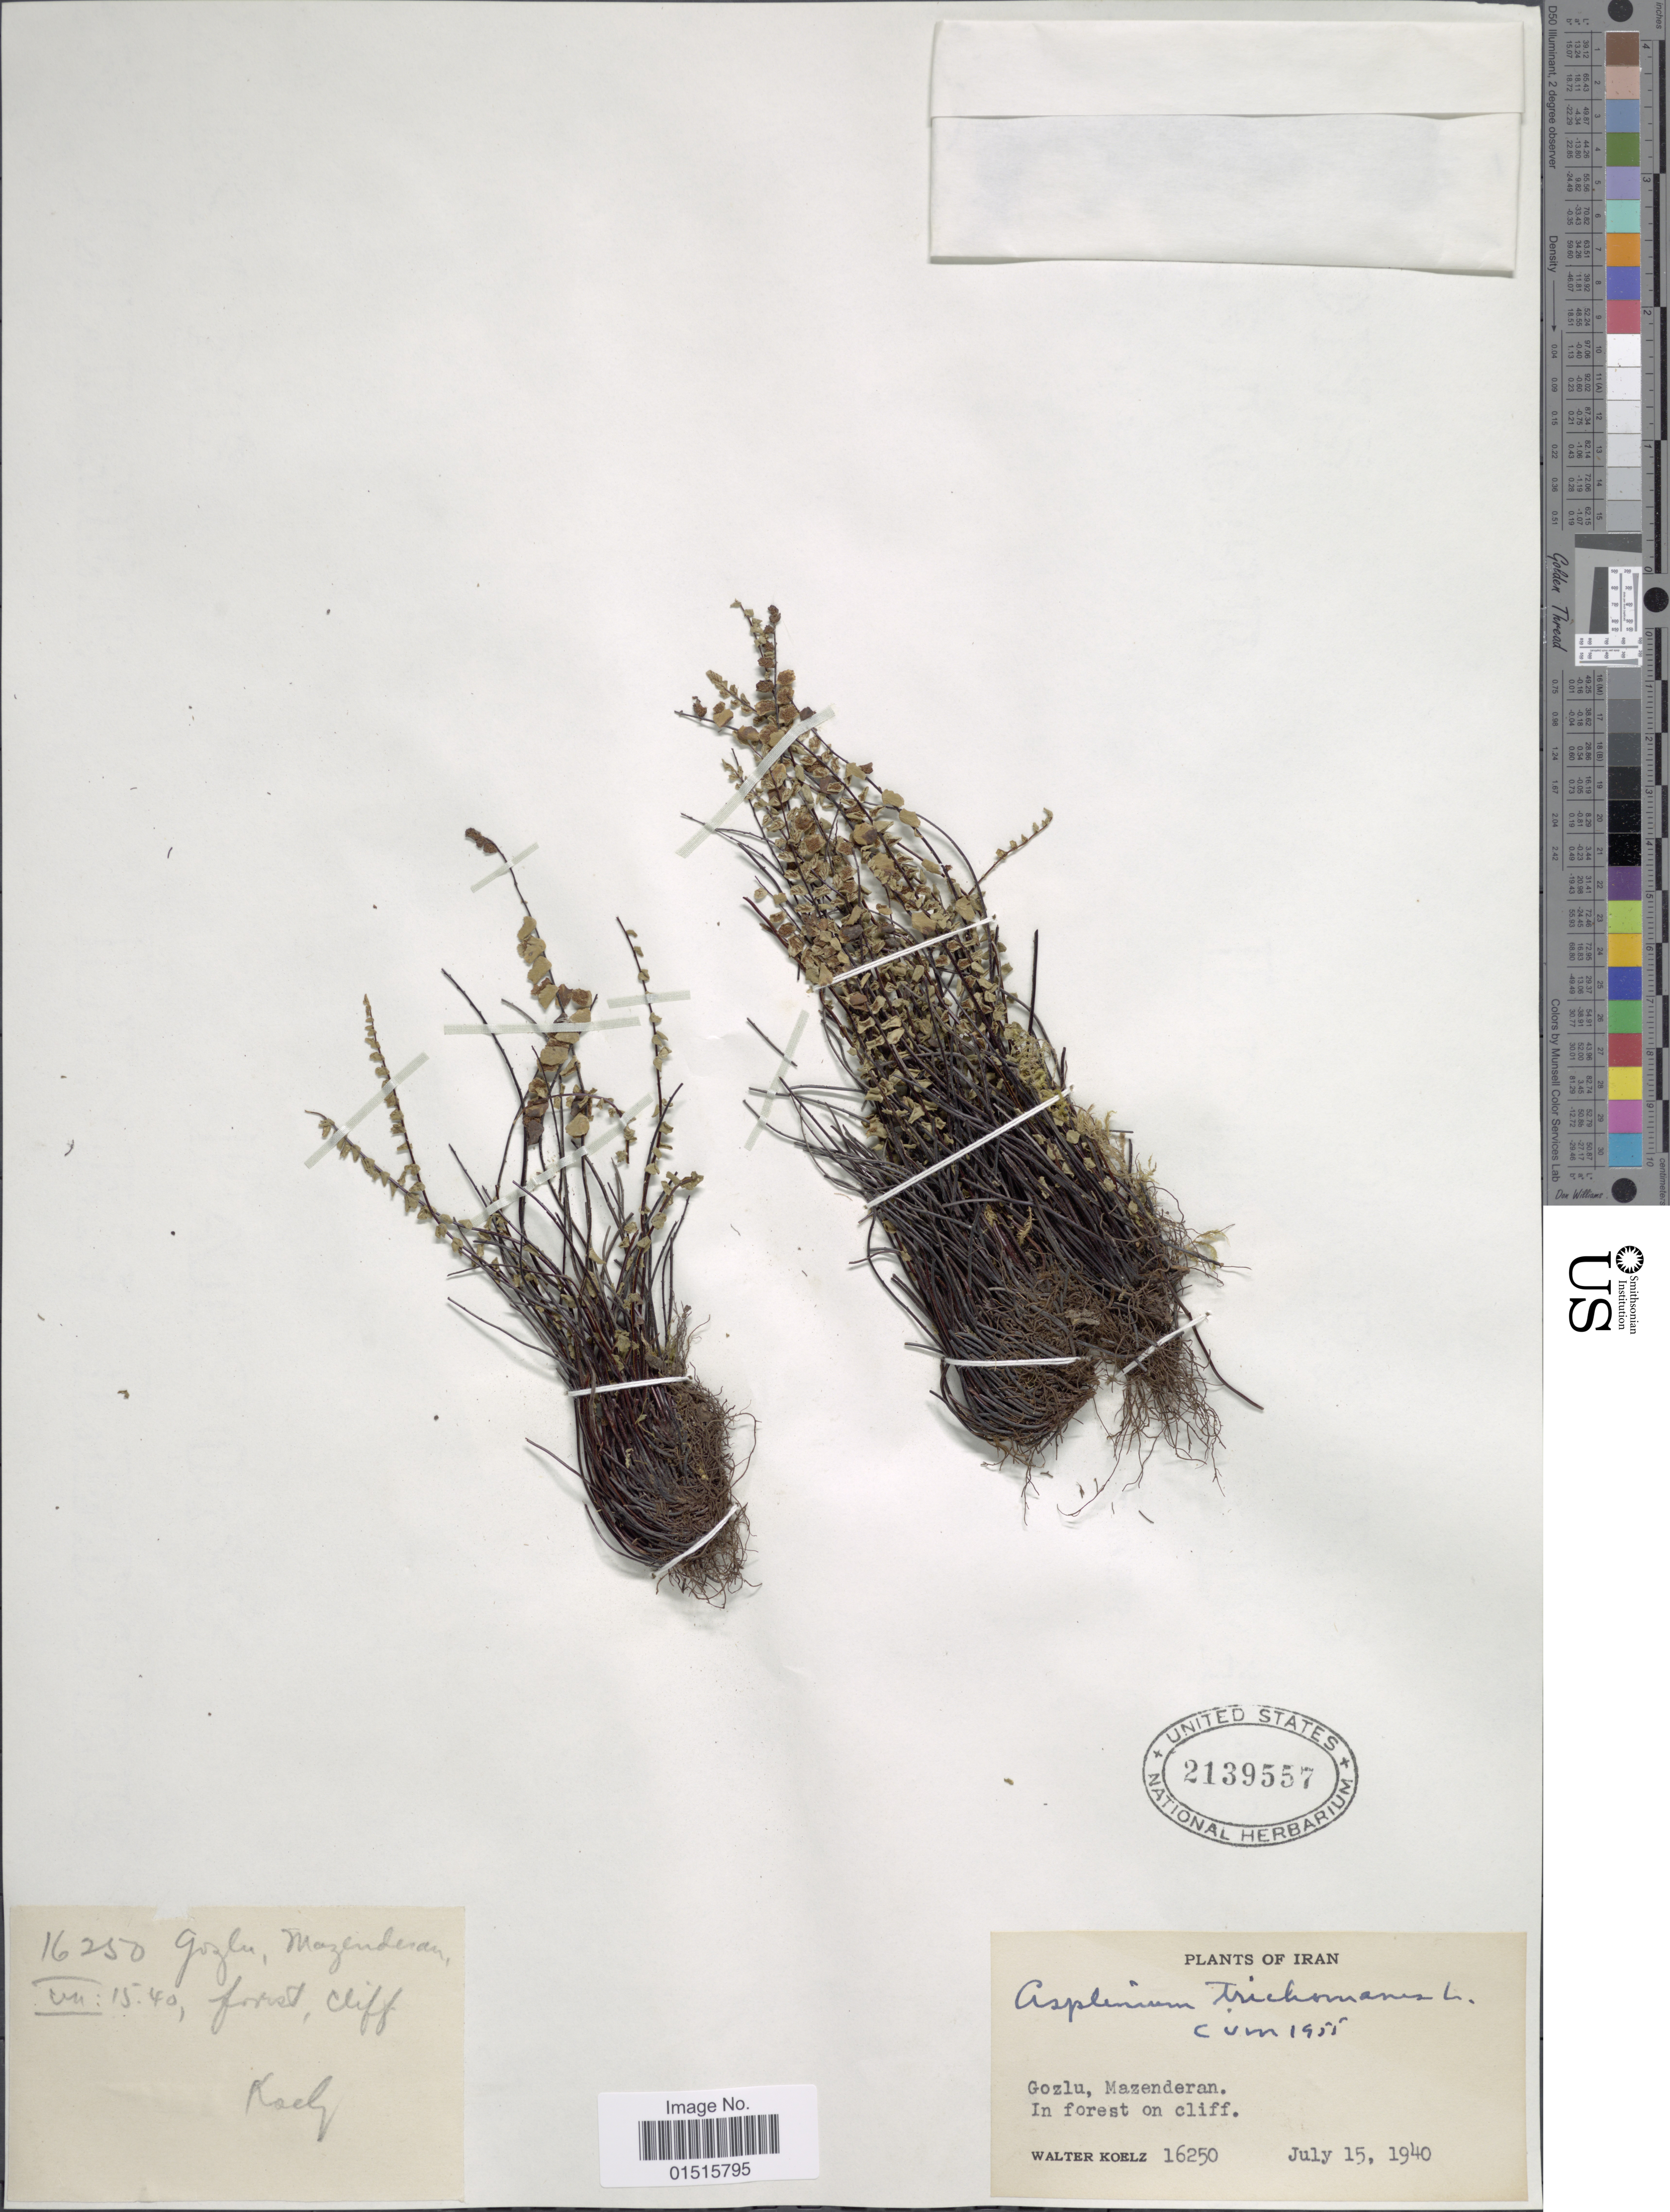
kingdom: Plantae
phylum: Tracheophyta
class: Polypodiopsida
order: Polypodiales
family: Aspleniaceae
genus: Asplenium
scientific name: Asplenium trichomanes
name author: L.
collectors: W. N. Koelz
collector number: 16250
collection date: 1940-07-15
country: Iran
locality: Gozlu, Mazenderan. In forest on cliff.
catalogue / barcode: US 2139557